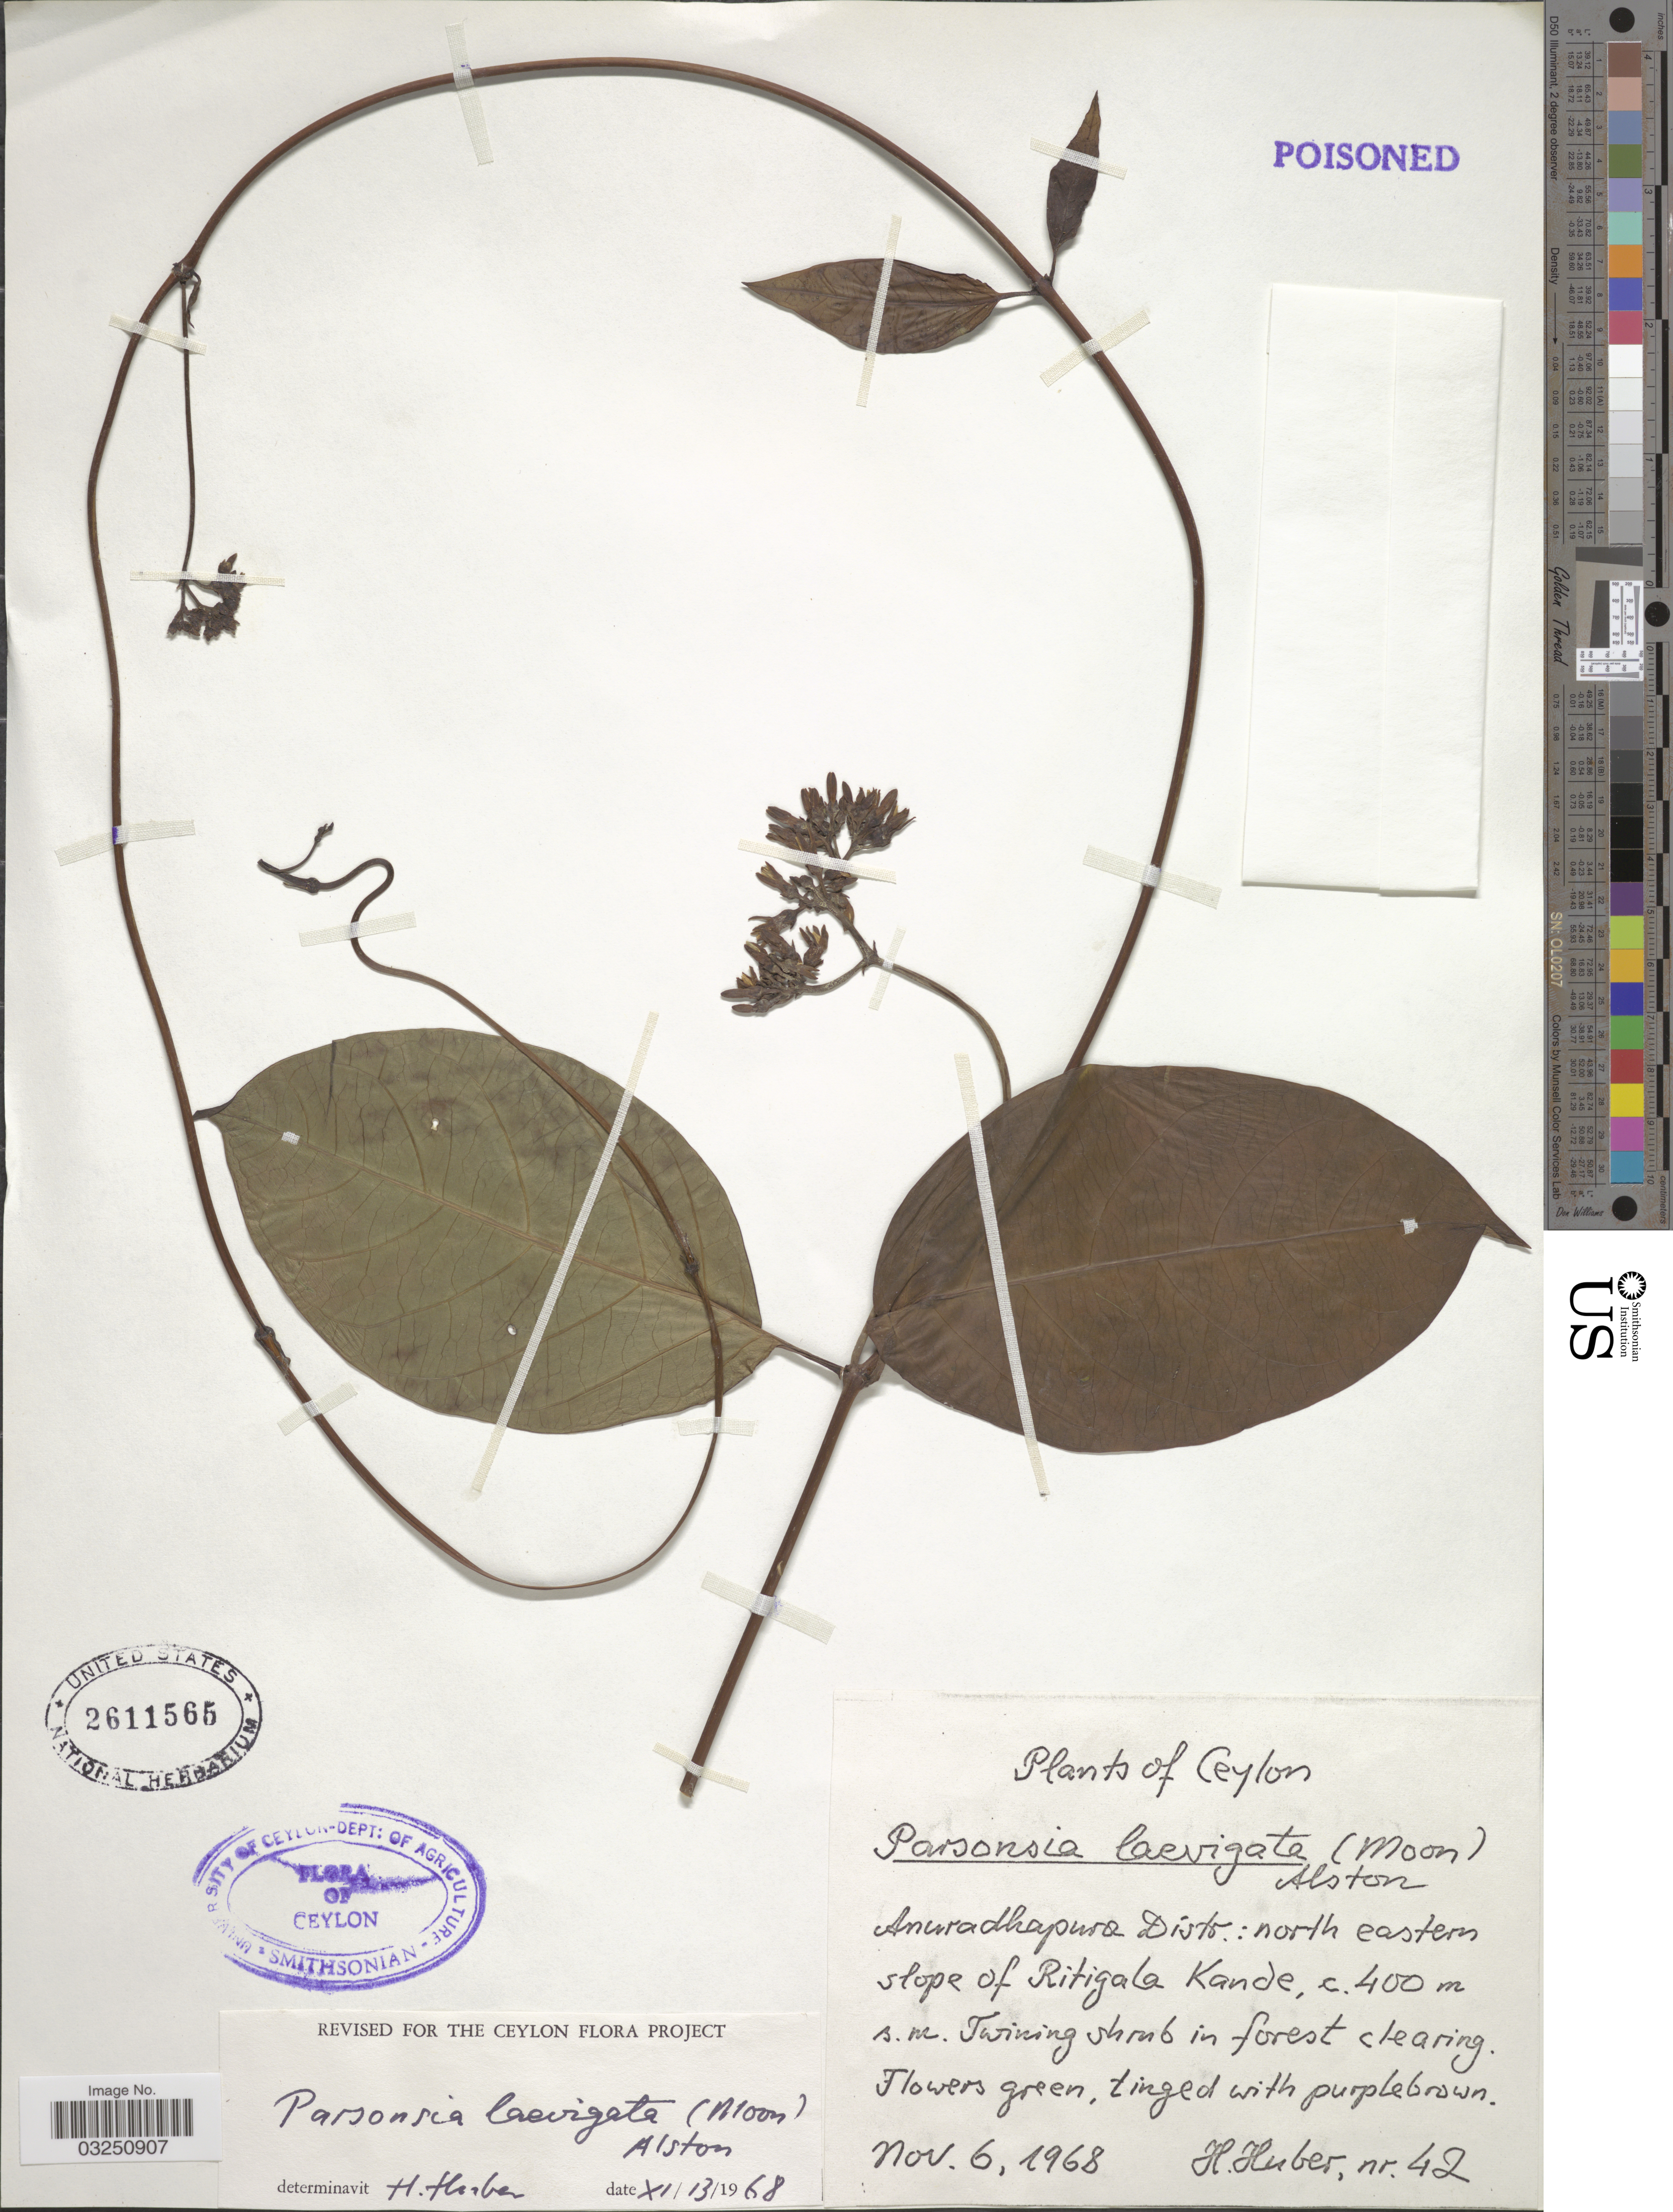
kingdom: Plantae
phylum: Tracheophyta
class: Magnoliopsida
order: Gentianales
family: Apocynaceae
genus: Parsonsia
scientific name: Parsonsia alboflavescens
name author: (Dennst.) Mabberley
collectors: H. Huber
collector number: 42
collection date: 1968-11-06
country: Sri Lanka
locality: Ceylon. Anuradhapura Distr.: north eastern slope of Ritigala Kande.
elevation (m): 400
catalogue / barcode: US 2611565